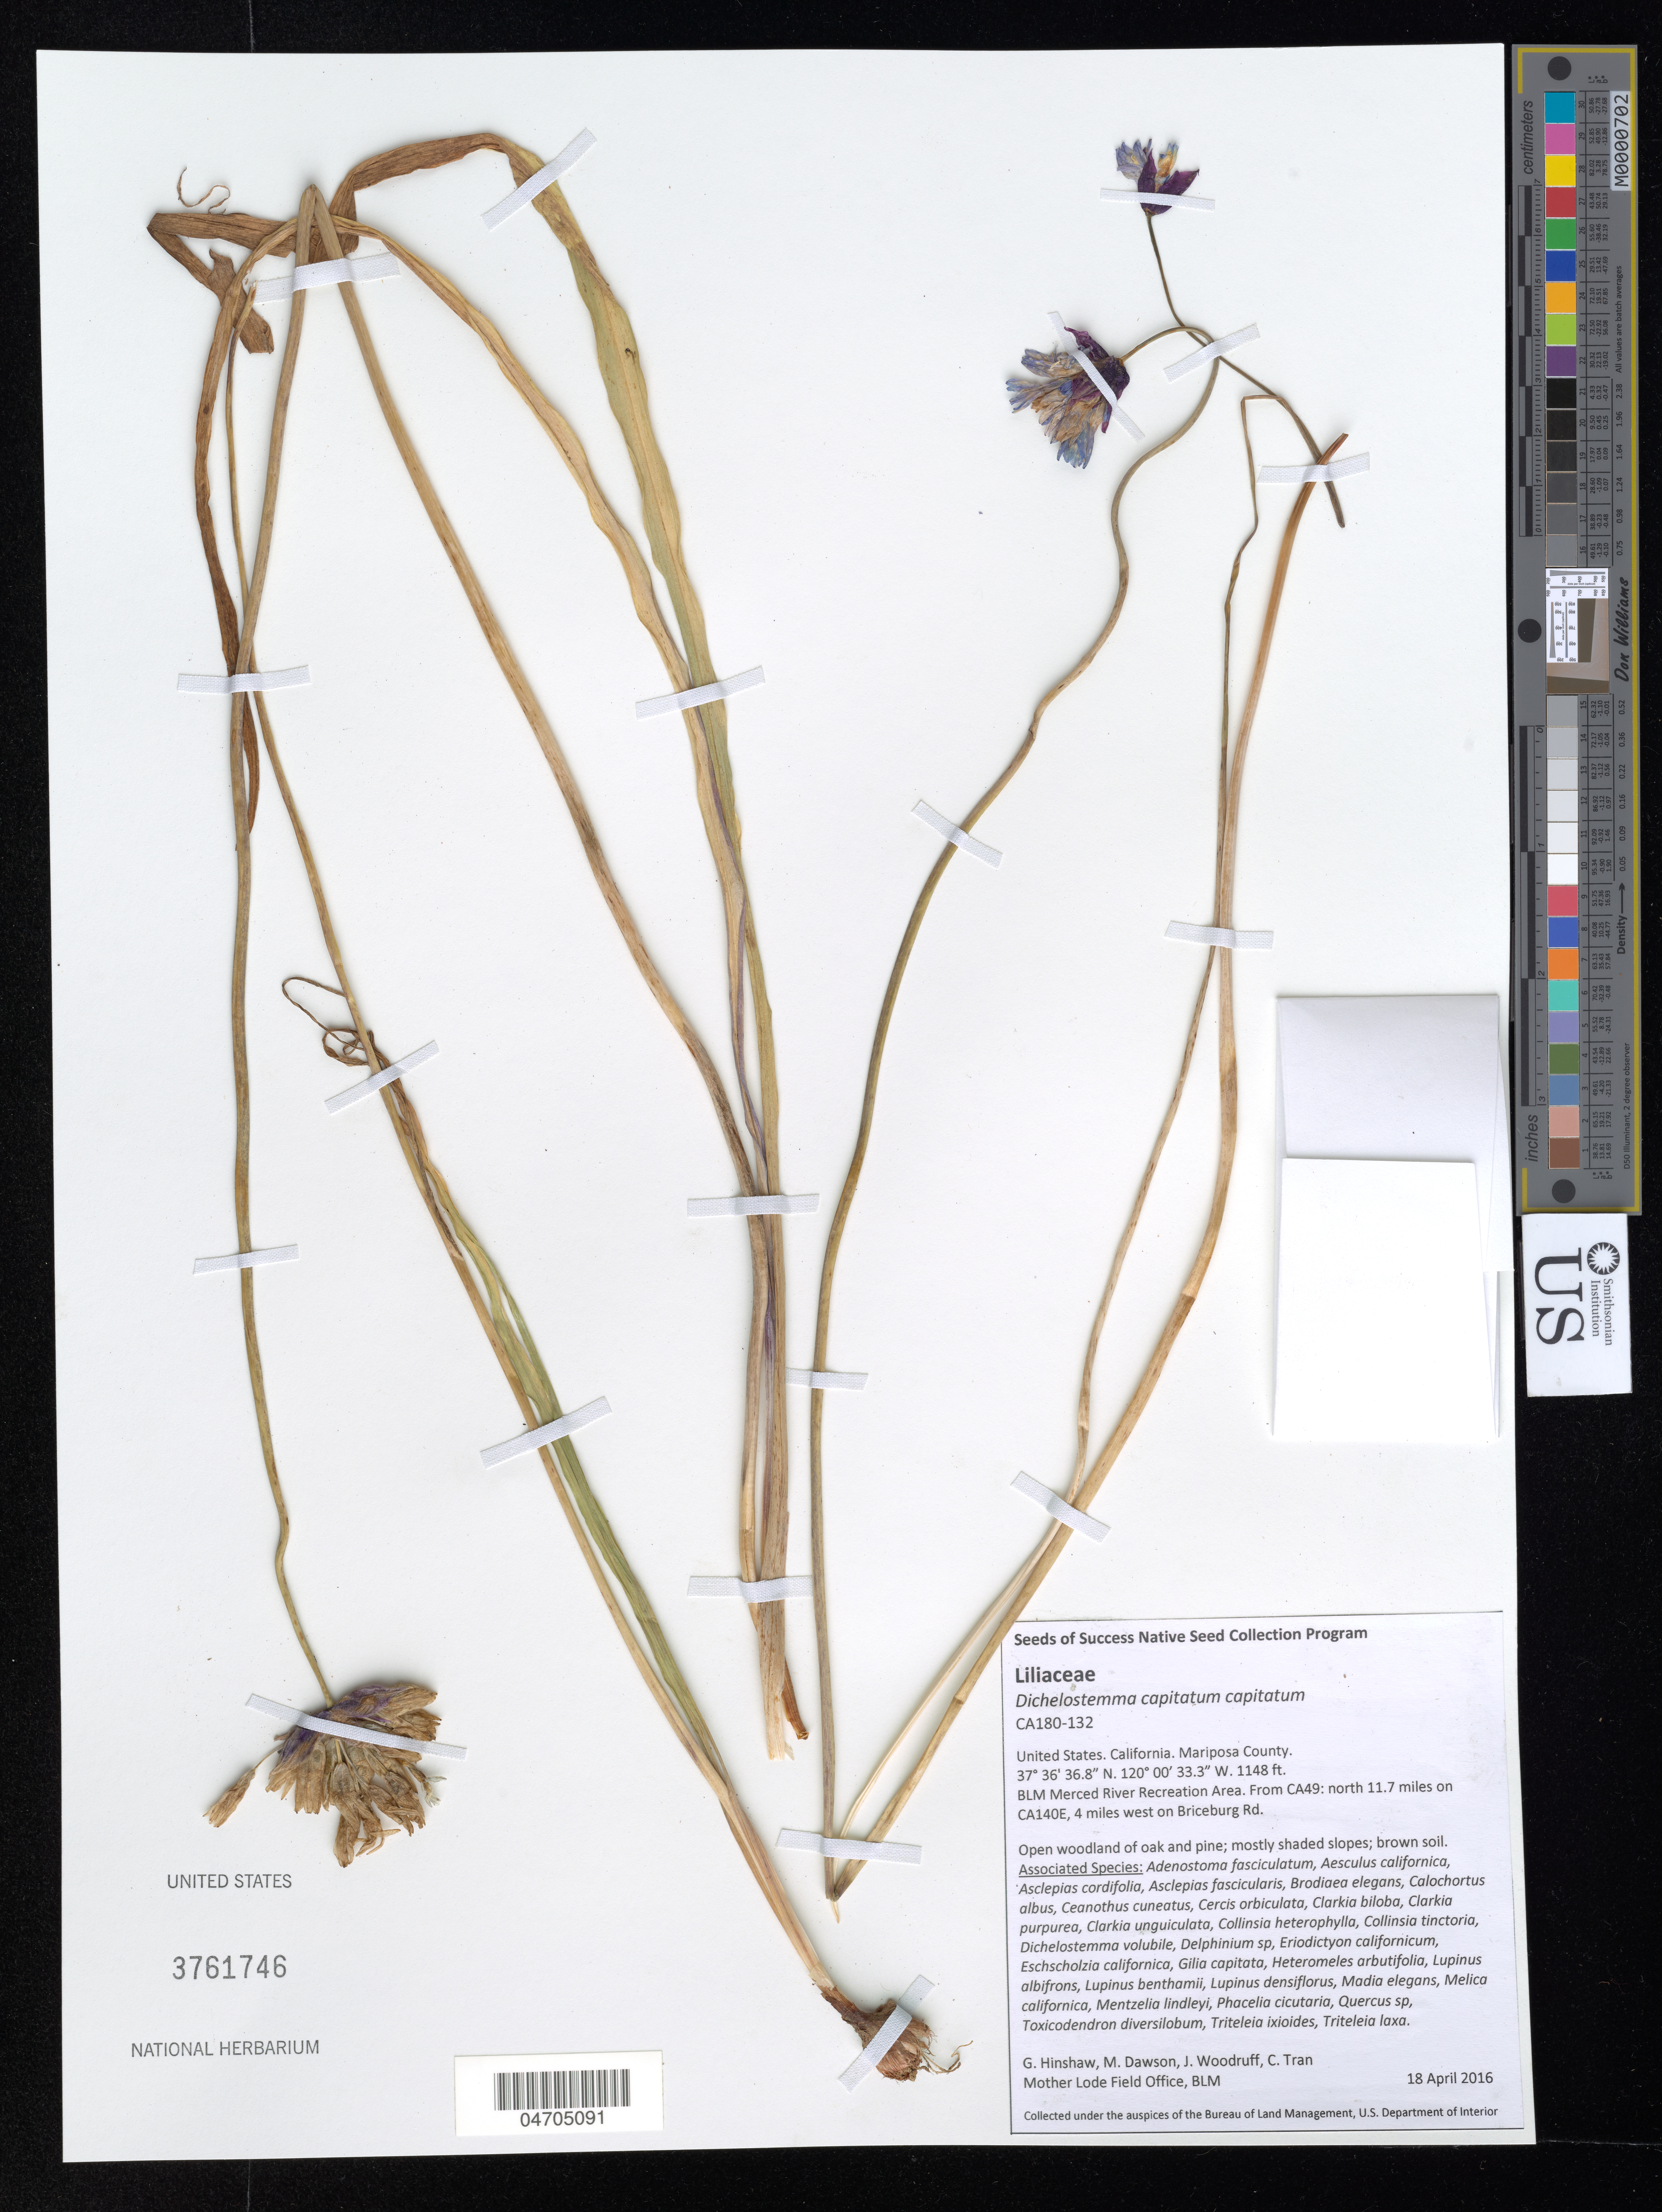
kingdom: Plantae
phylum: Tracheophyta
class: Liliopsida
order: Asparagales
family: Asparagaceae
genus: Dichelostemma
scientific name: Dichelostemma capitatum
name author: (Benth.) Alph. Wood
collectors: G. Hinshaw, M. Dawson, J. Woodruff & C. Tran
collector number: CA180-132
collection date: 2016-04-18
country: United States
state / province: California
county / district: Mariposa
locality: Mariposa County. BLM Merced River Recreation Area. From CA49: north 11.7 miles on CA140E, 4 miles west on Briceburg Rd.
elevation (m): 350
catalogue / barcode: US 3761746